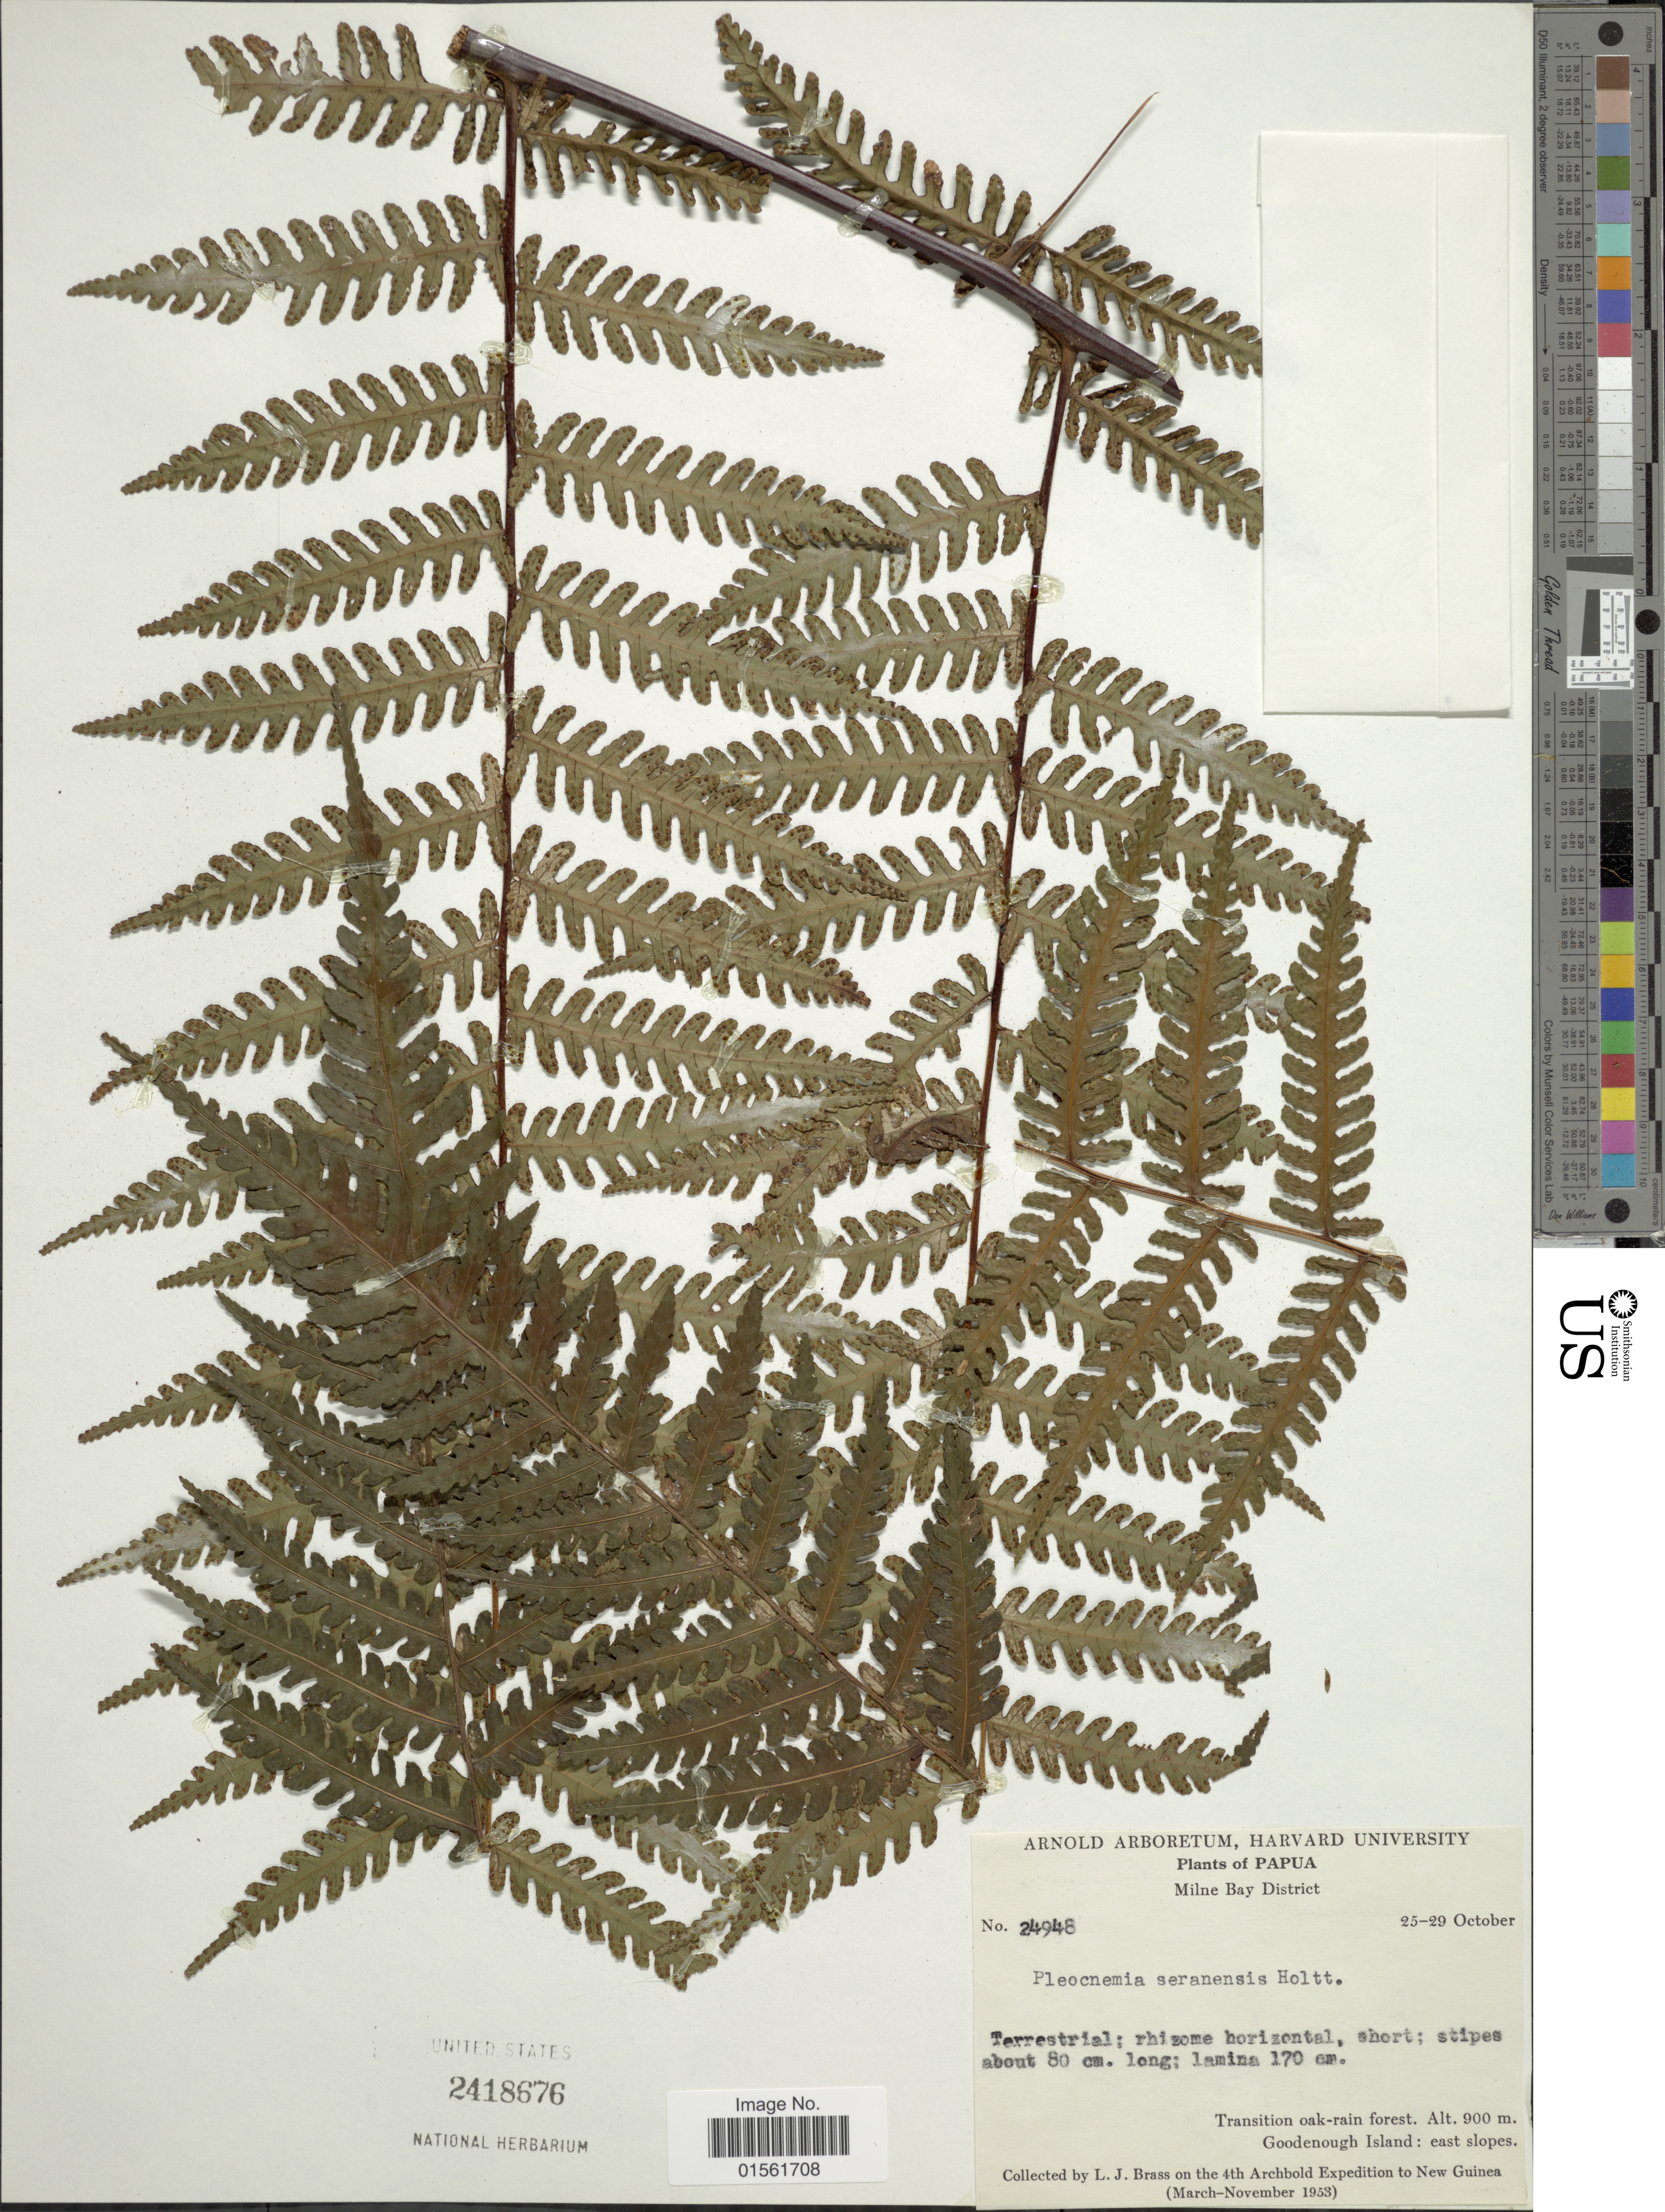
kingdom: Plantae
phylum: Tracheophyta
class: Polypodiopsida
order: Polypodiales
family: Dryopteridaceae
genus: Pleocnemia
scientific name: Pleocnemia seranensis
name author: Holttum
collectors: L. J. Brass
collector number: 24948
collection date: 1953-10-25/1953-10-29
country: Papua New Guinea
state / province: Milne Bay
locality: Papua, Milne Bay District, Transition oak-rain forest, Goodenough Island: east slopes.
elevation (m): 900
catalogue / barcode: US 2418676